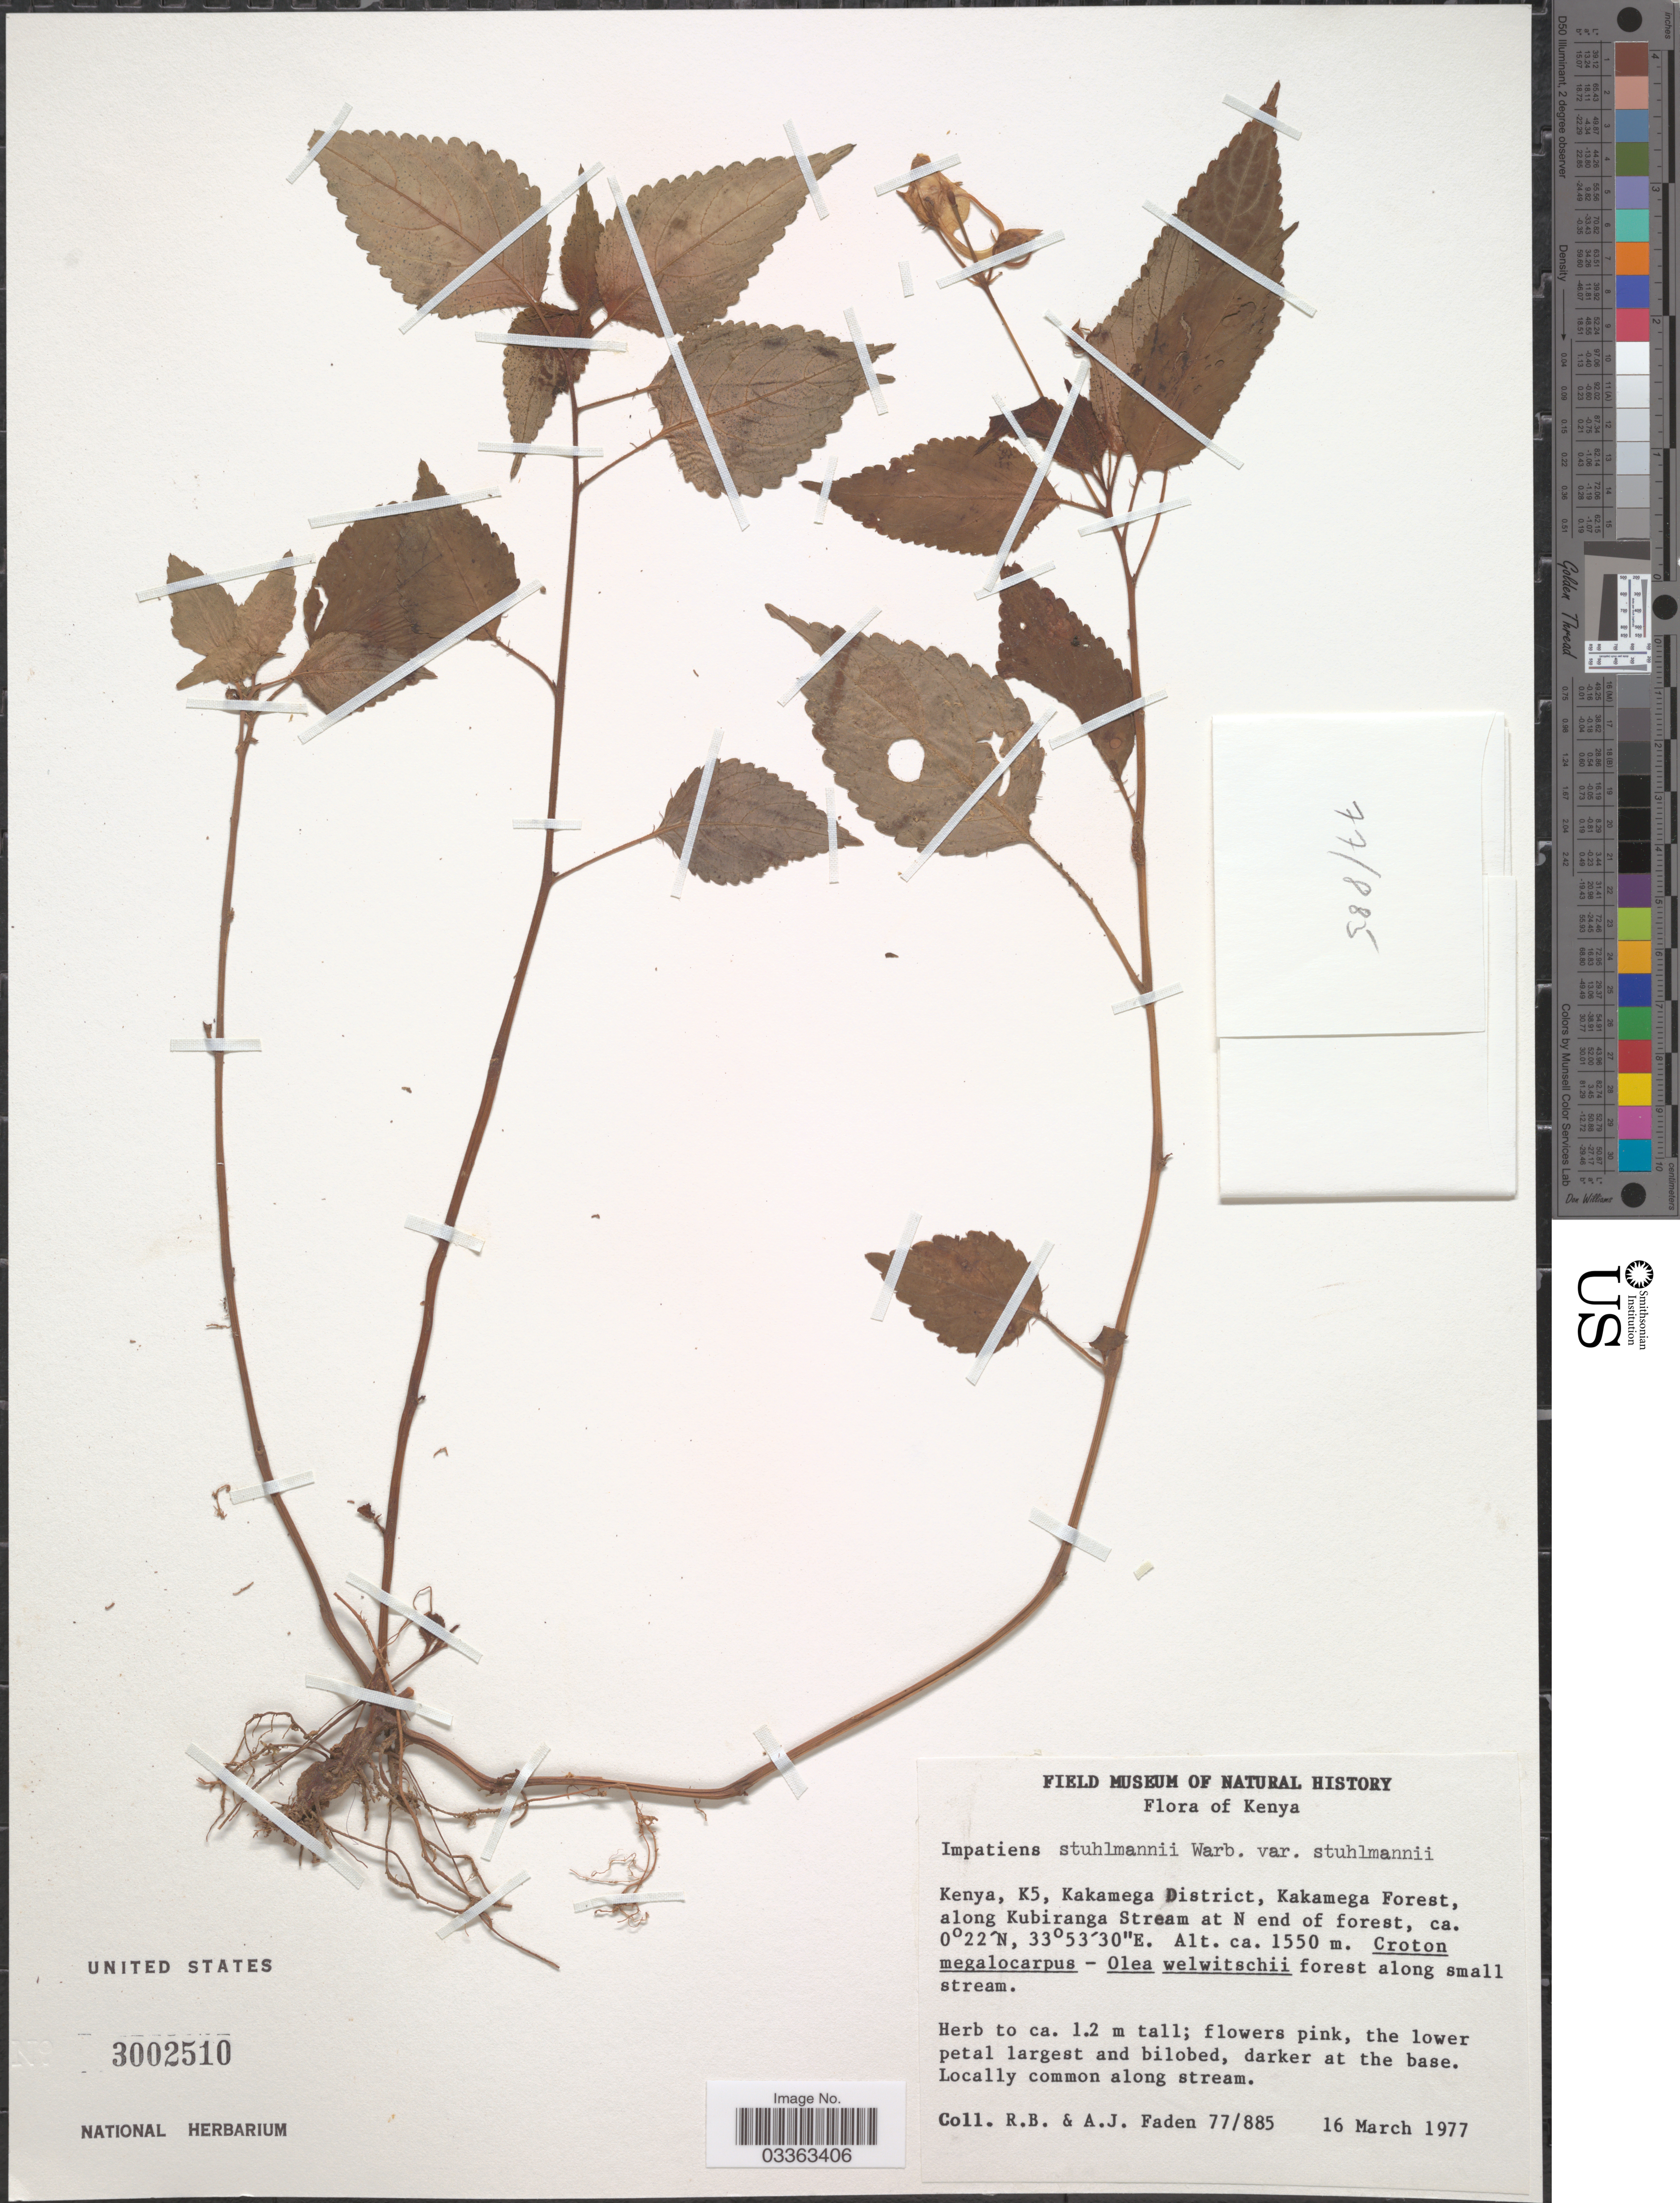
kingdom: Plantae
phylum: Tracheophyta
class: Magnoliopsida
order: Ericales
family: Balsaminaceae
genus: Impatiens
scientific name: Impatiens stuhlmannii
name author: Warb.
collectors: R. B. Faden & A. J. Faden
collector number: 77/885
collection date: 1977-03-16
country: Kenya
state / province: Kakamega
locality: K5, Kakamega District, Kakamega Forest, along Kubiranga Stream at N end of forest.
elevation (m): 1550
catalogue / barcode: US 3002510